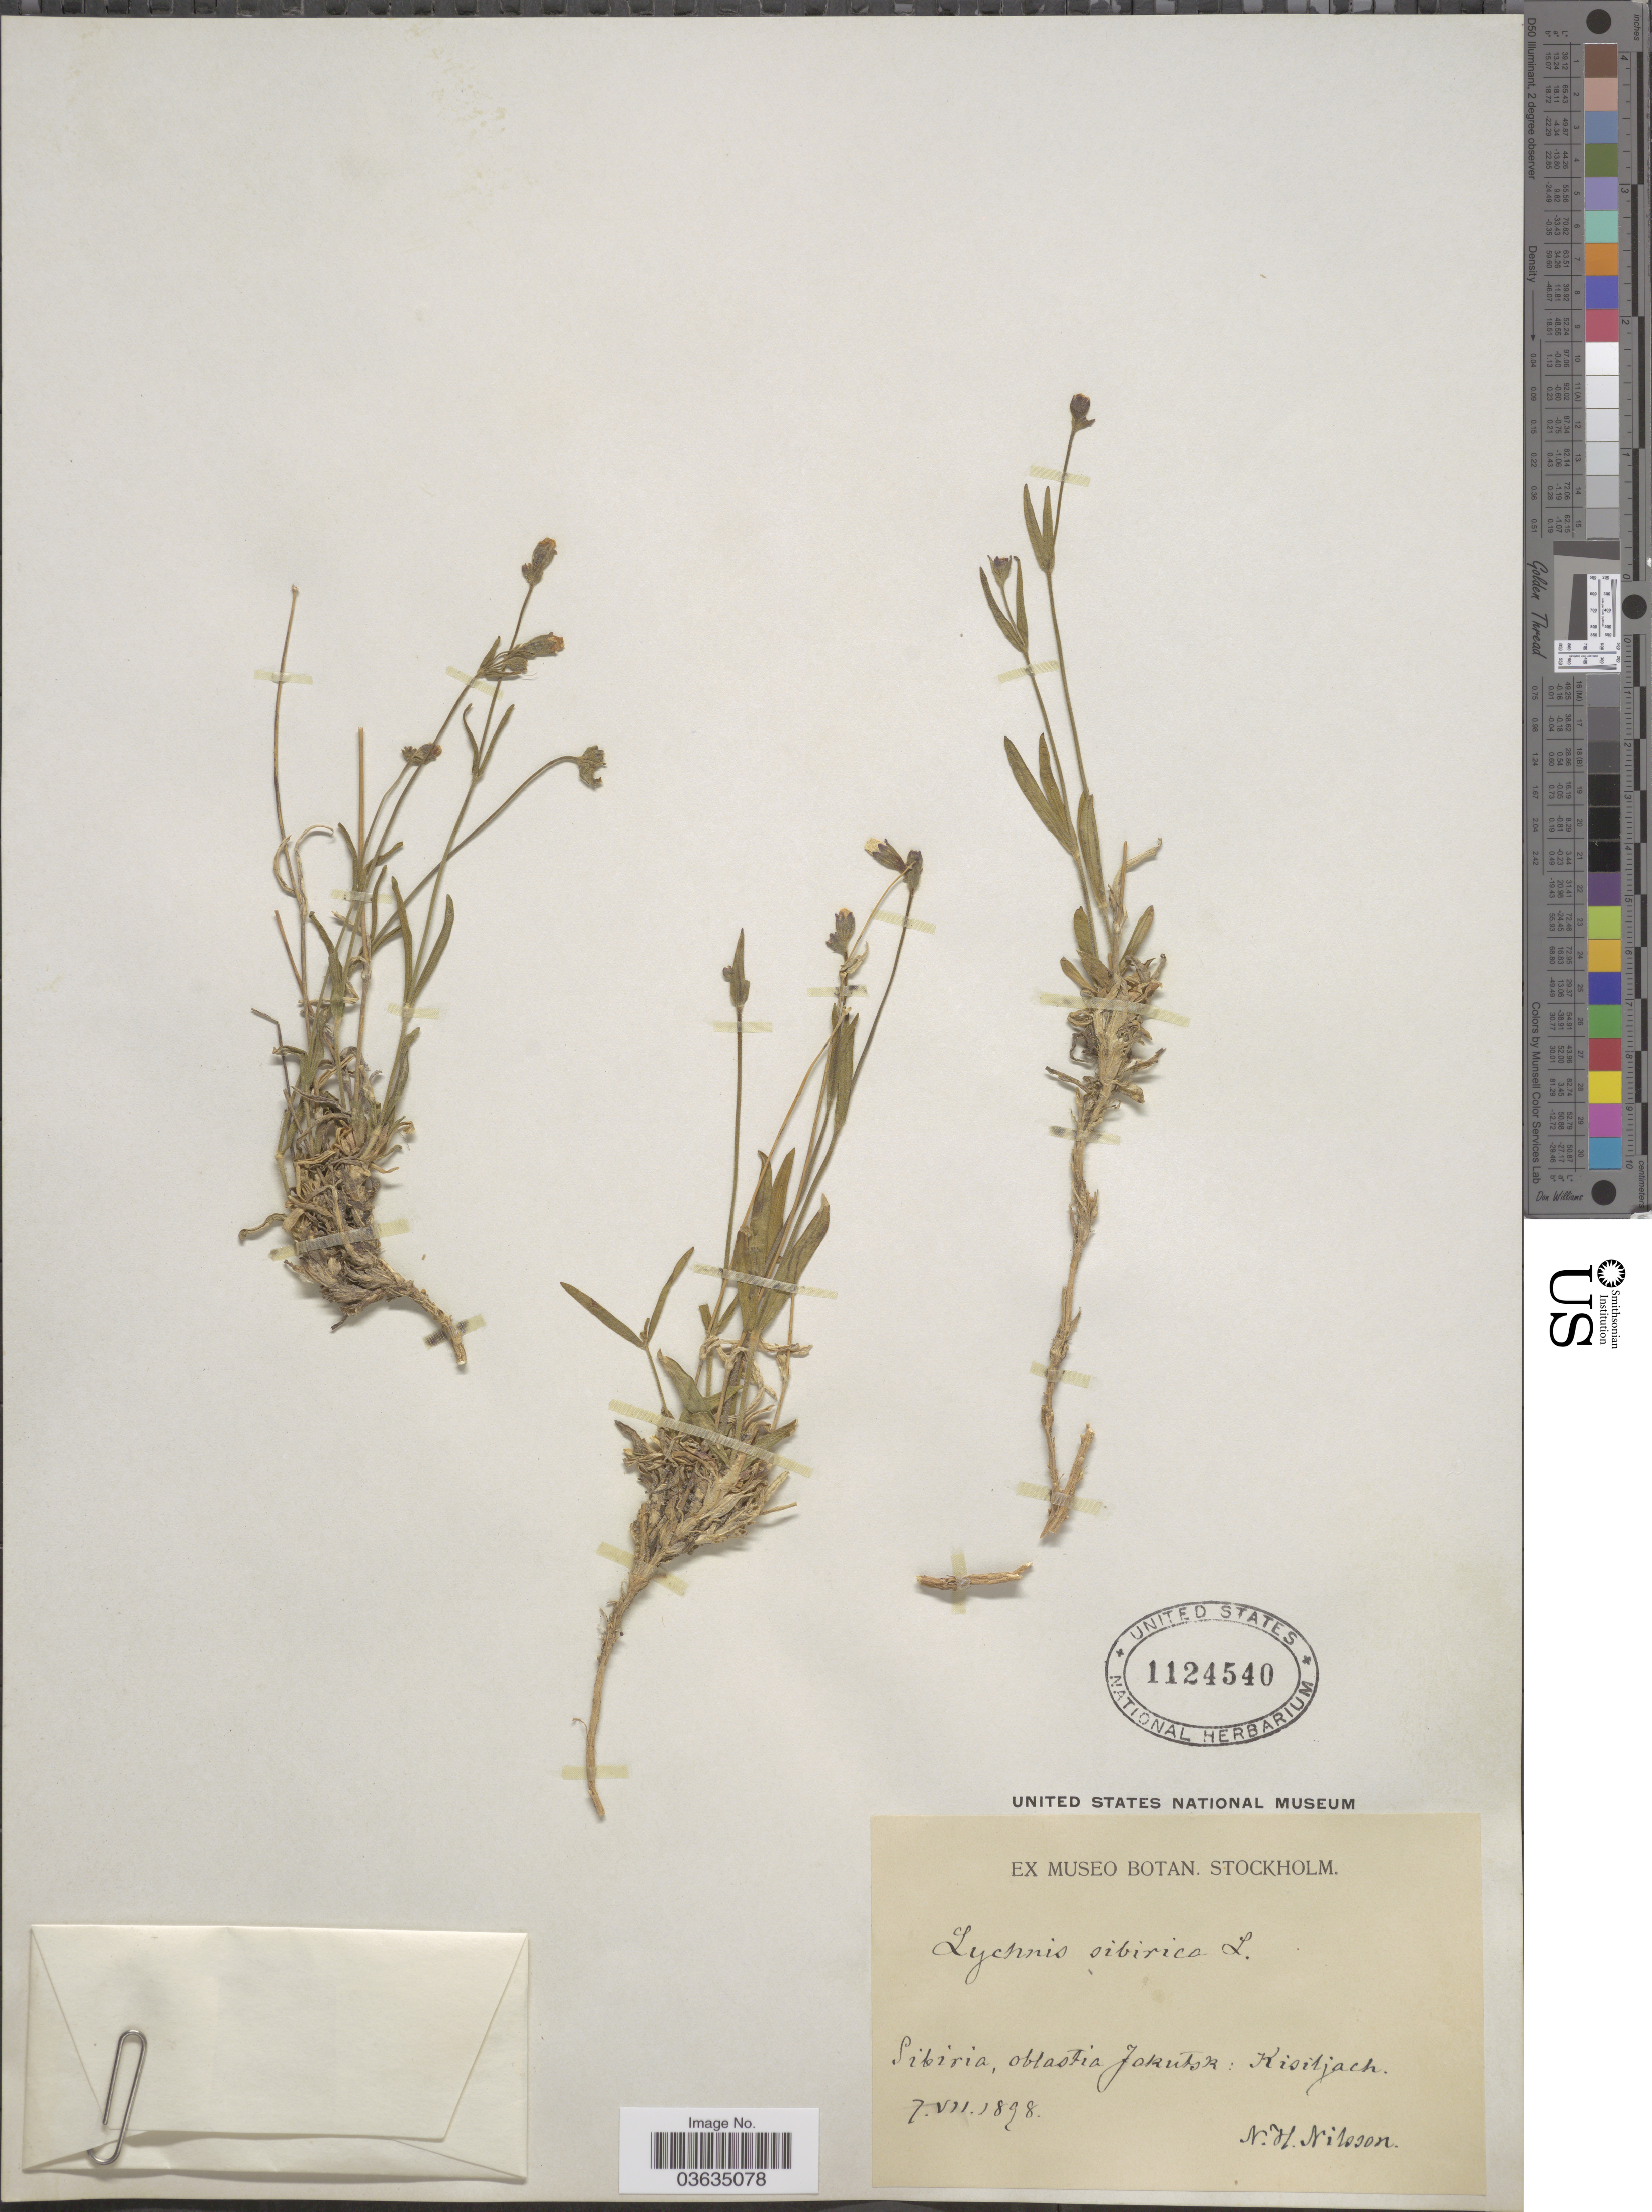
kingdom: Plantae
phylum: Tracheophyta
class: Magnoliopsida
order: Caryophyllales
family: Caryophyllaceae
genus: Silene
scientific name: Silene orientalimongolica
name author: Kozhevn.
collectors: N. H. Nilsson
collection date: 1898-07-07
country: Russian Federation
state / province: Sakha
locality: Sibiria, oblastia Jakutsk: Kisitjach.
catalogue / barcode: US 1124540